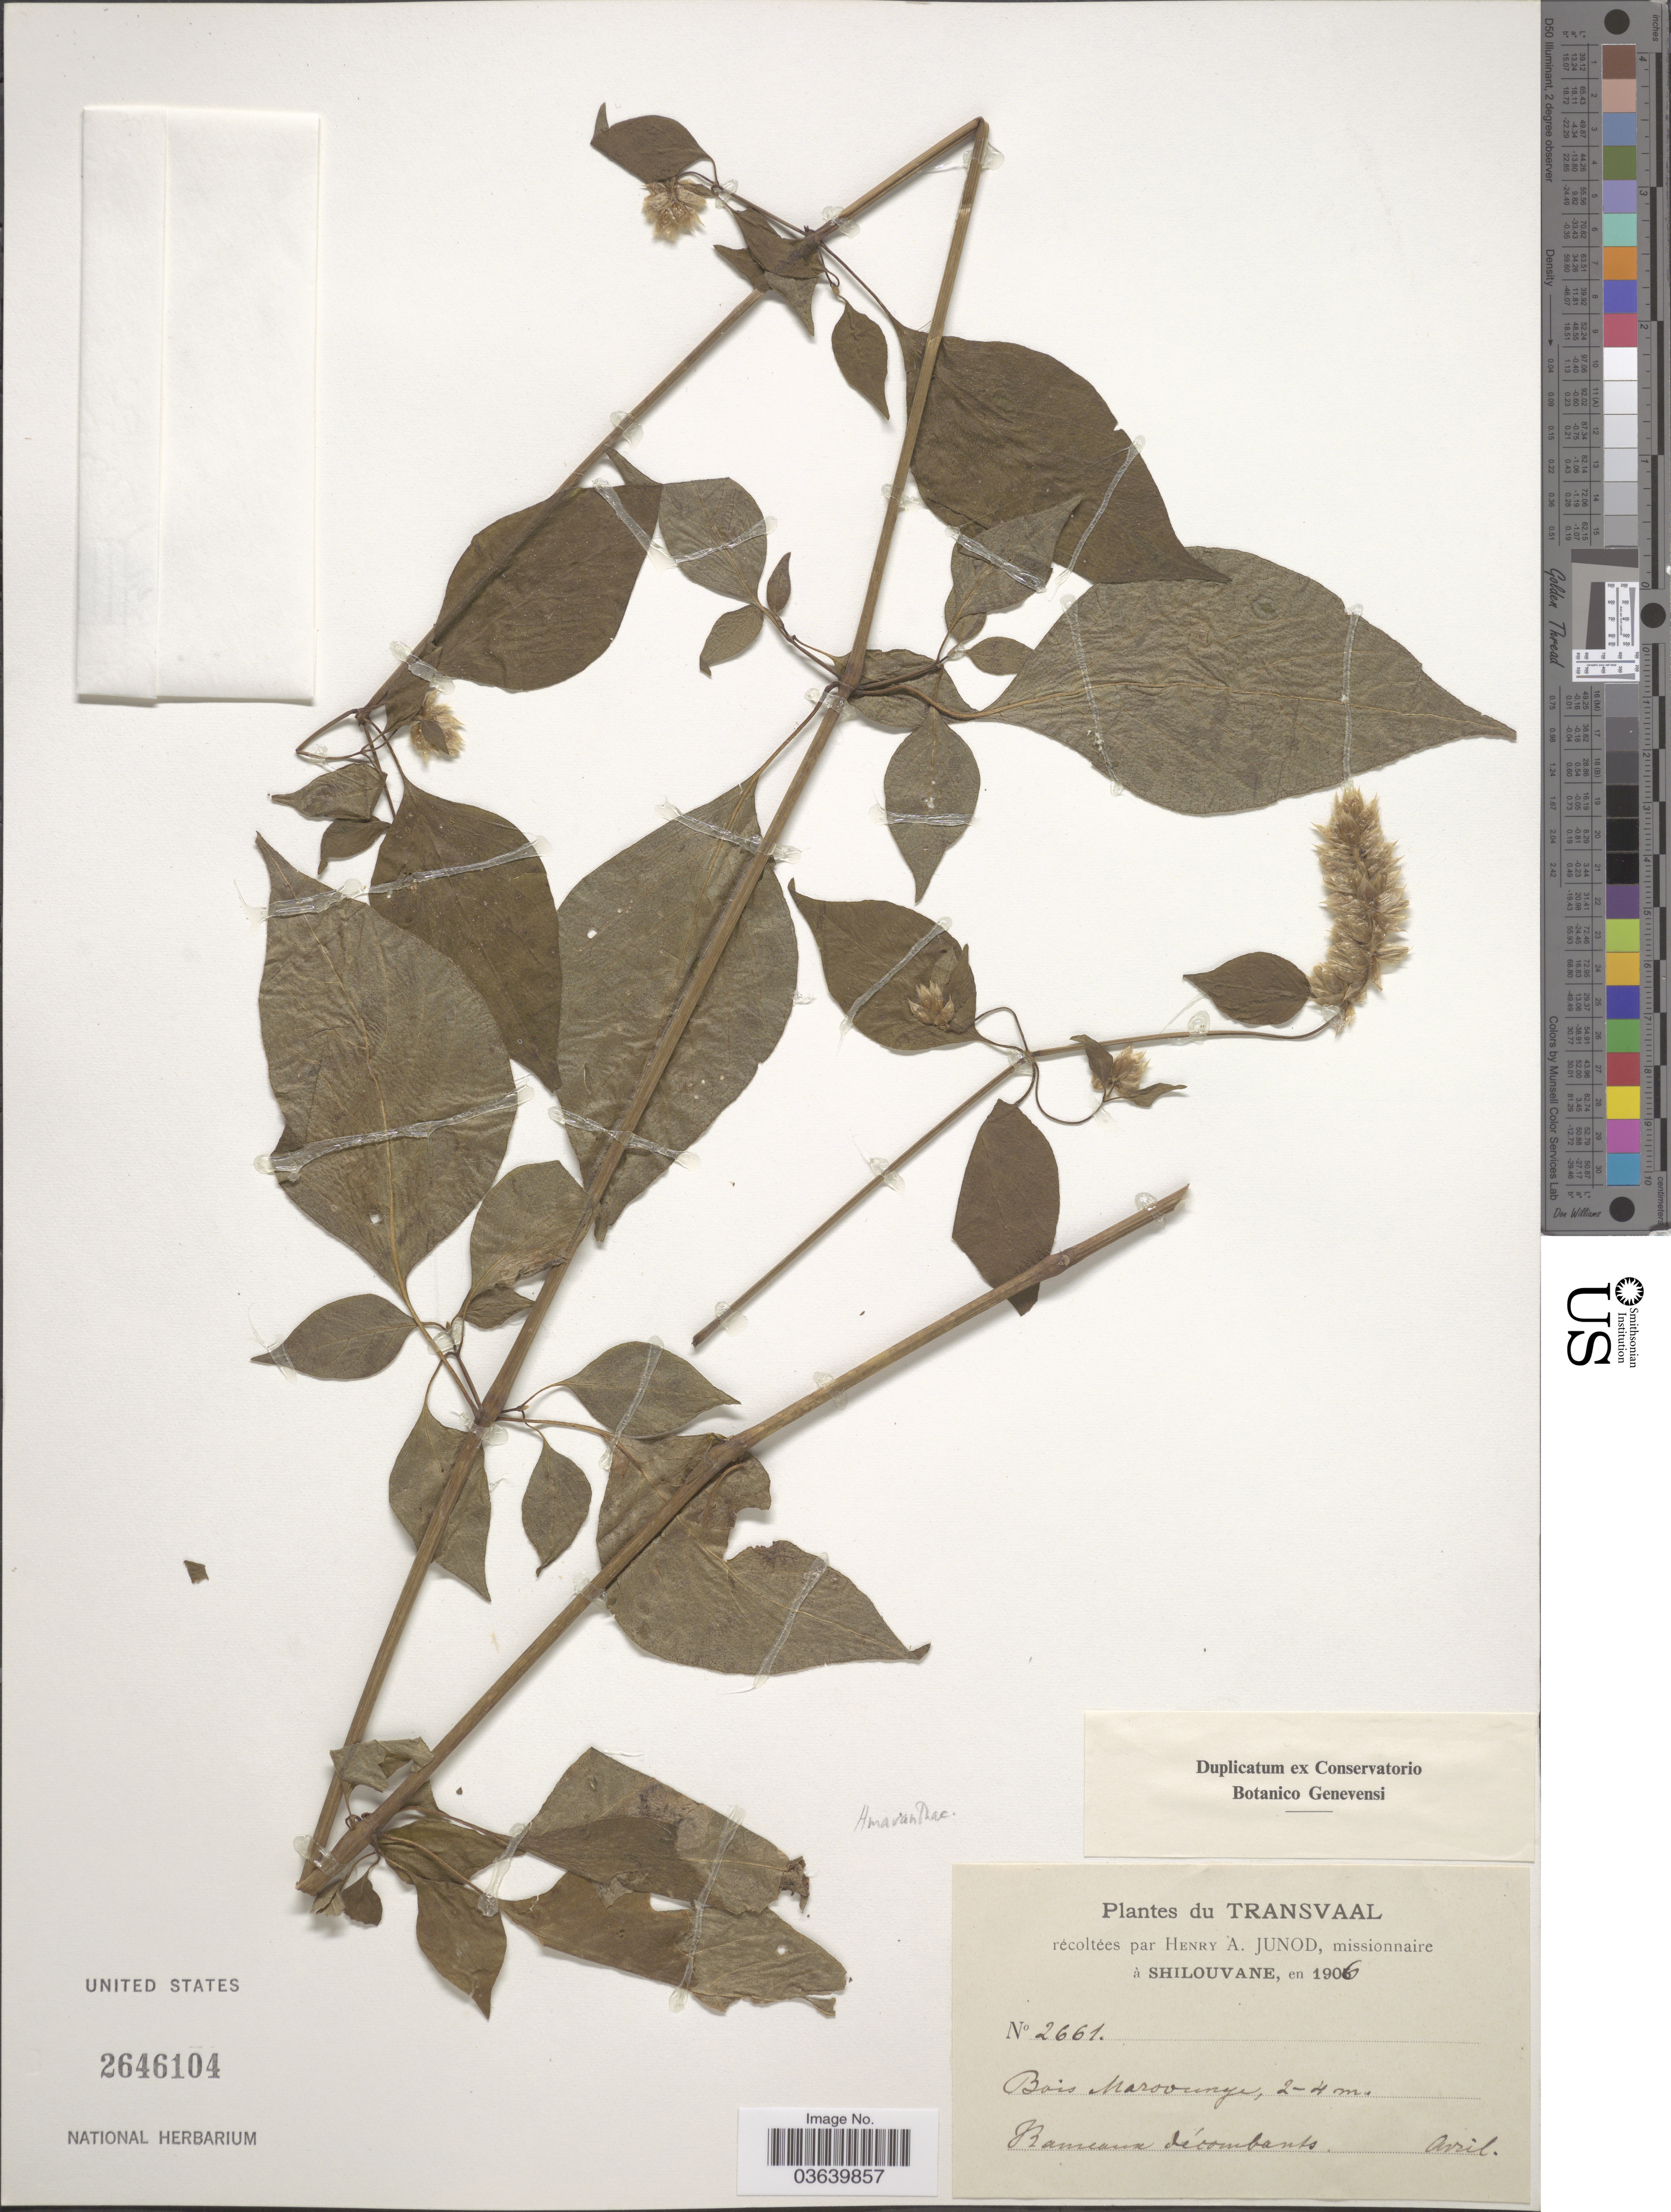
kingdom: Plantae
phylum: Tracheophyta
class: Magnoliopsida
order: Caryophyllales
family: Amaranthaceae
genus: Cyathula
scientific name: Cyathula cylindrica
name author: Moq.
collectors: H. Junod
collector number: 2661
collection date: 1906-04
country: South Africa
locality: Transvaal. Bois Marovunye.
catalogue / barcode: US 2646104